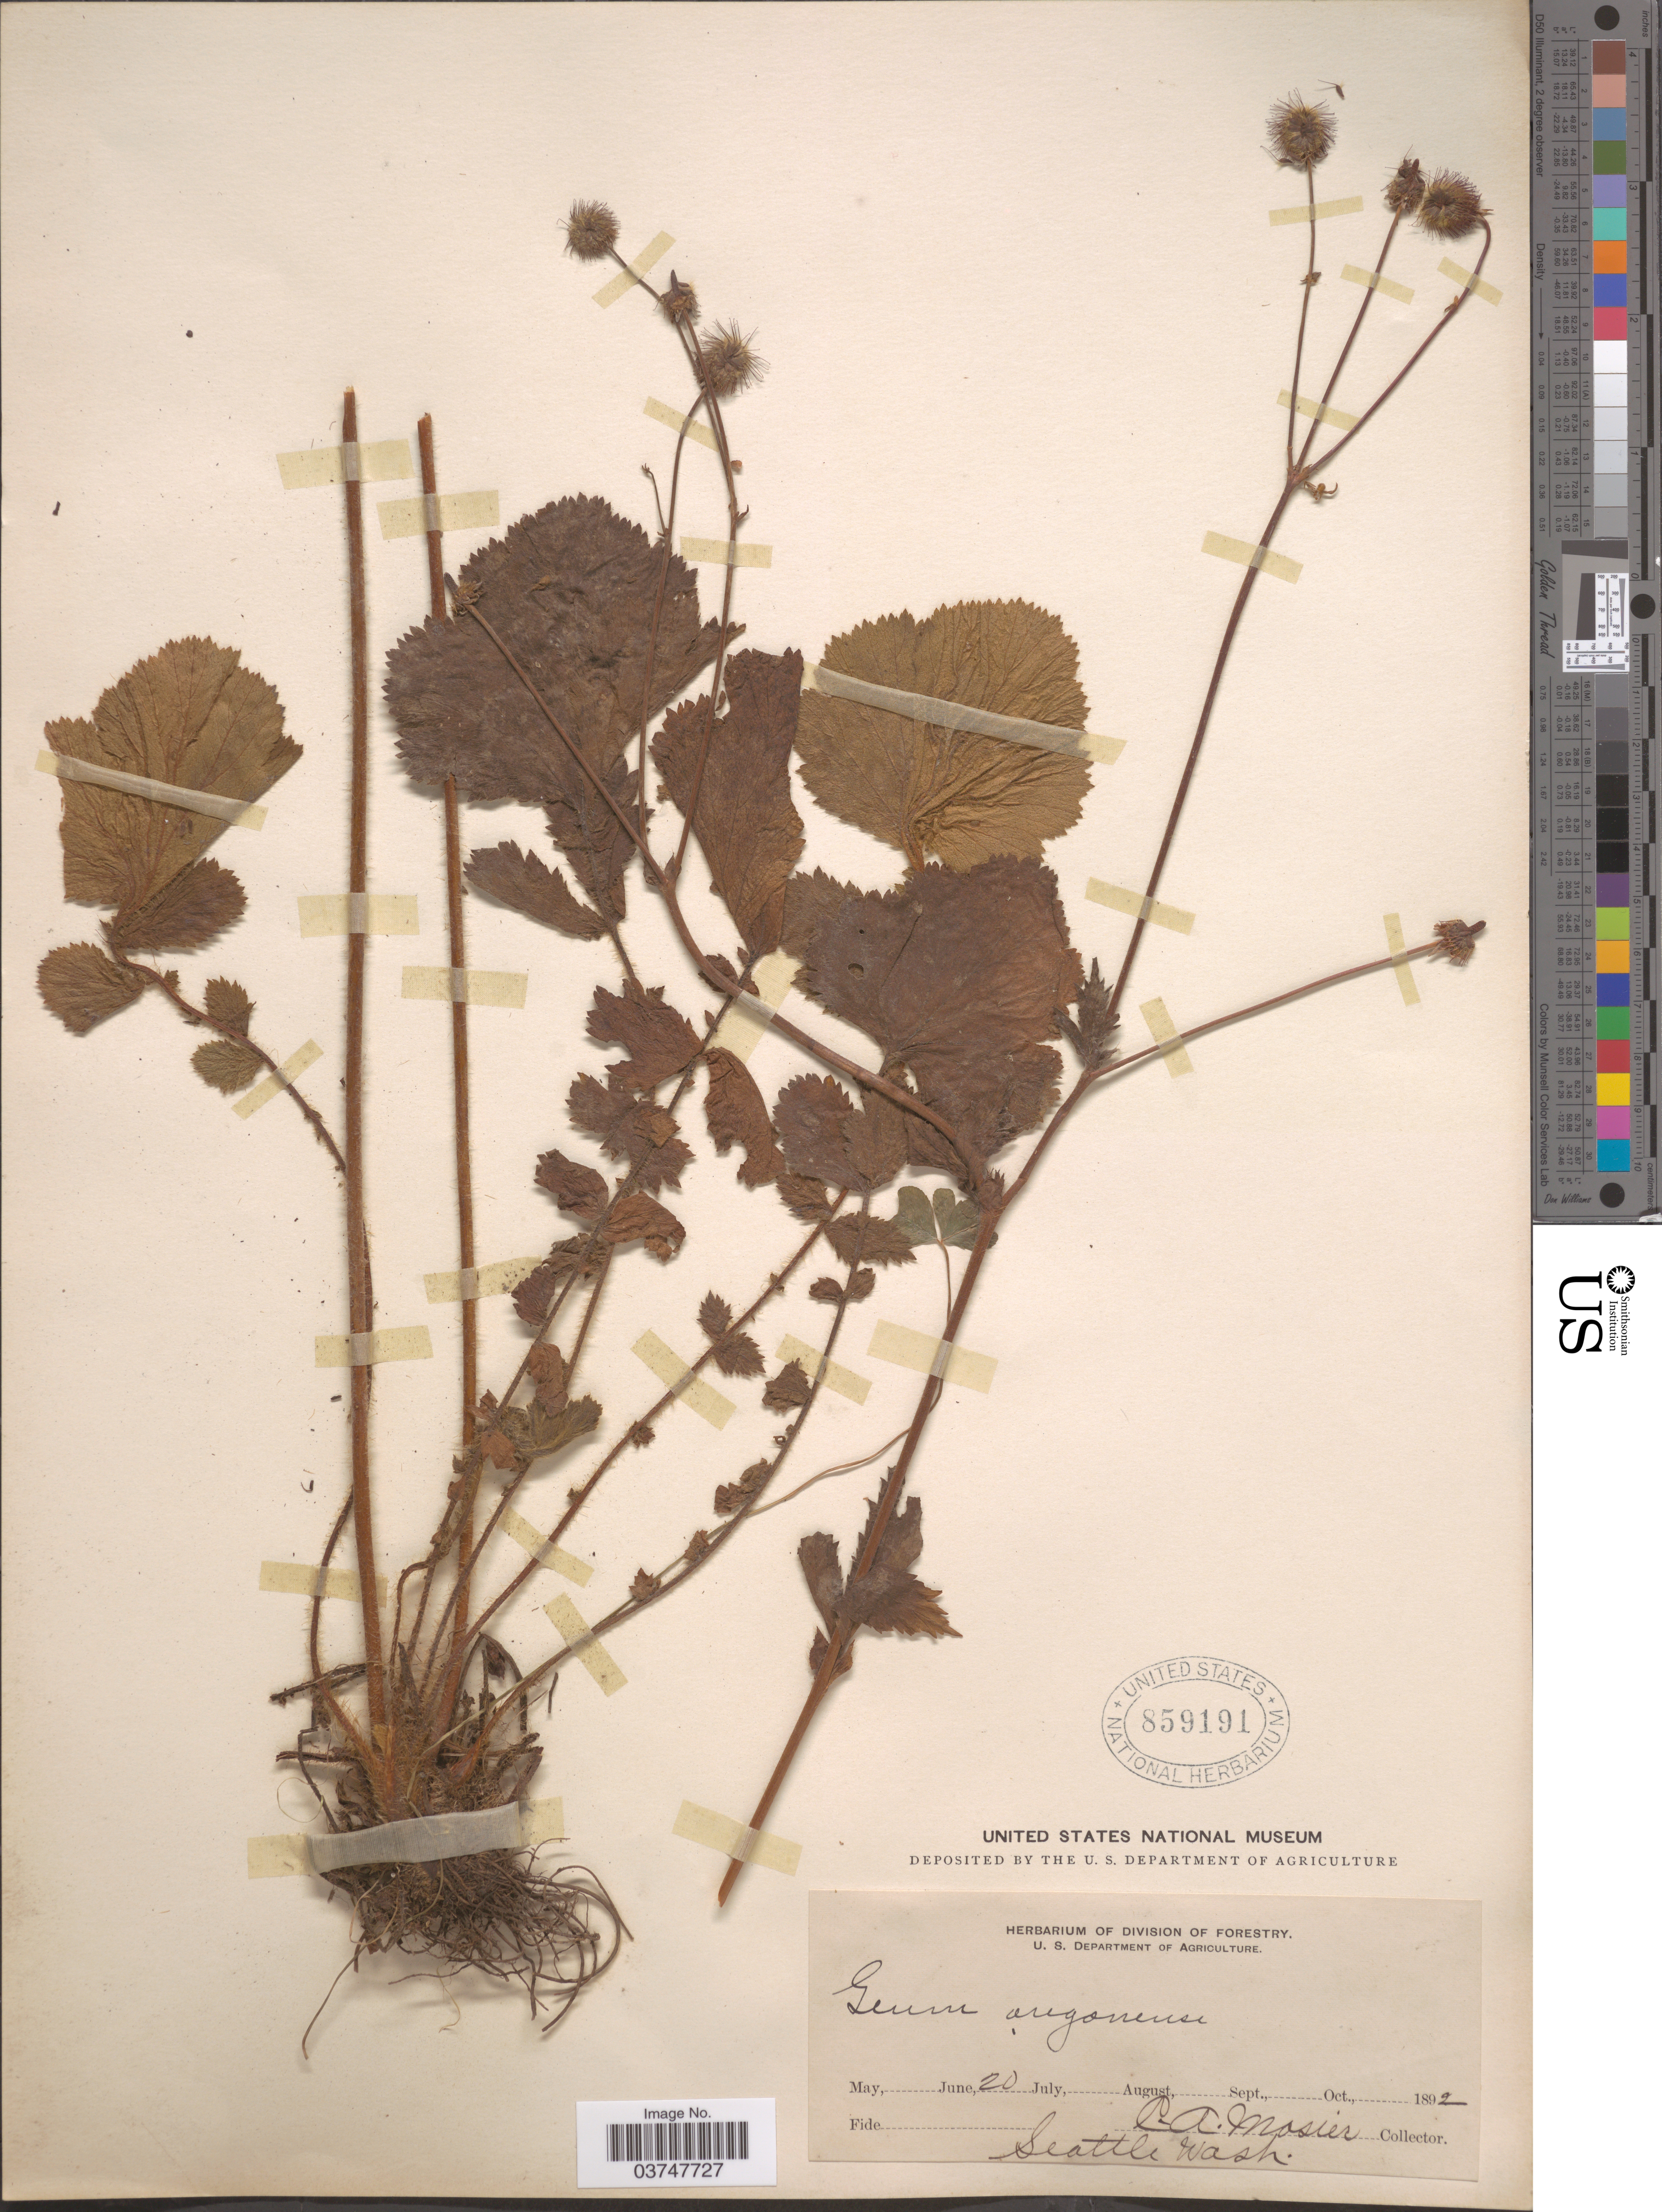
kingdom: Plantae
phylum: Tracheophyta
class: Magnoliopsida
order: Rosales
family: Rosaceae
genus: Geum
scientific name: Geum oregonense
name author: Rydb.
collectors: C. A. Mosier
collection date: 1892-06-20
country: United States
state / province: Washington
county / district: King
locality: Seattle.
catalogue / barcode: US 859191